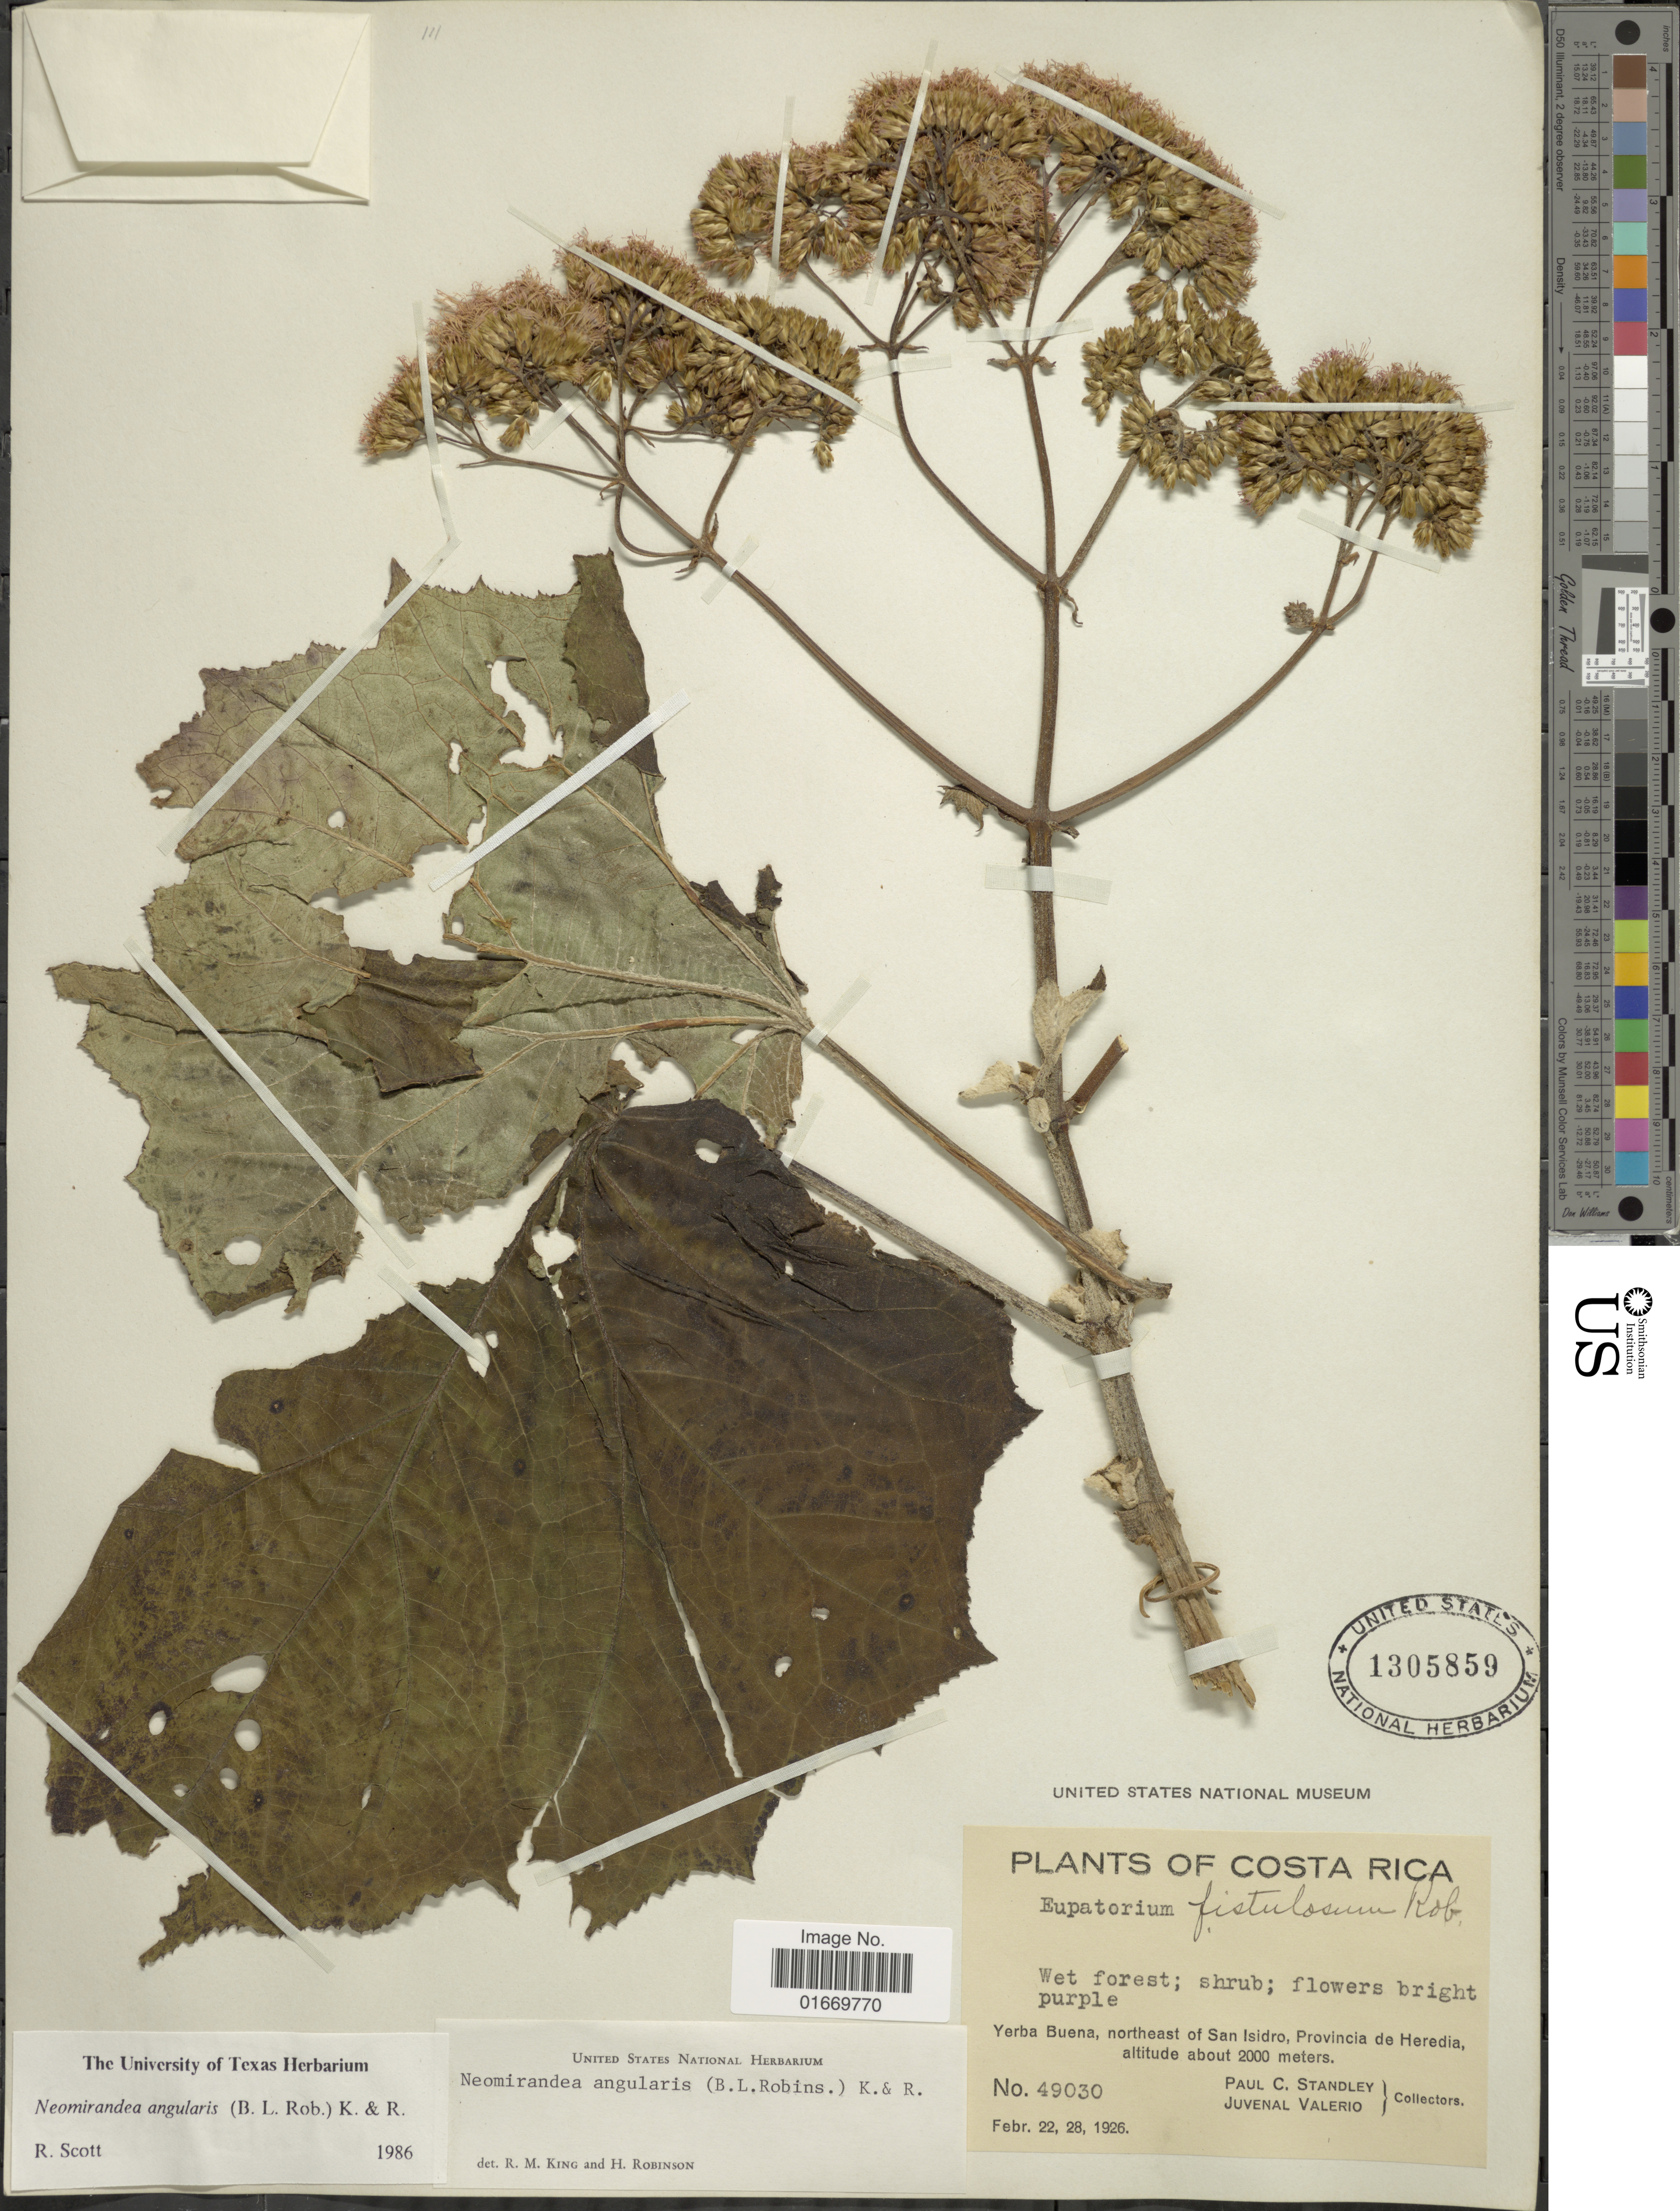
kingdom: Plantae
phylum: Tracheophyta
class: Magnoliopsida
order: Asterales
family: Asteraceae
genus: Neomirandea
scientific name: Neomirandea angularis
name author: (B.L. Rob.) R.M. King & H. Rob.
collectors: P. C. Standley & J. Valerio R.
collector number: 49030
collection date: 1926-02-22/1926-02-28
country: Costa Rica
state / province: Heredia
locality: Costa Rica. Yerba Buena, northeast of San Isidro, Provincia de Heredia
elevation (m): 2000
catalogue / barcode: US 1305859